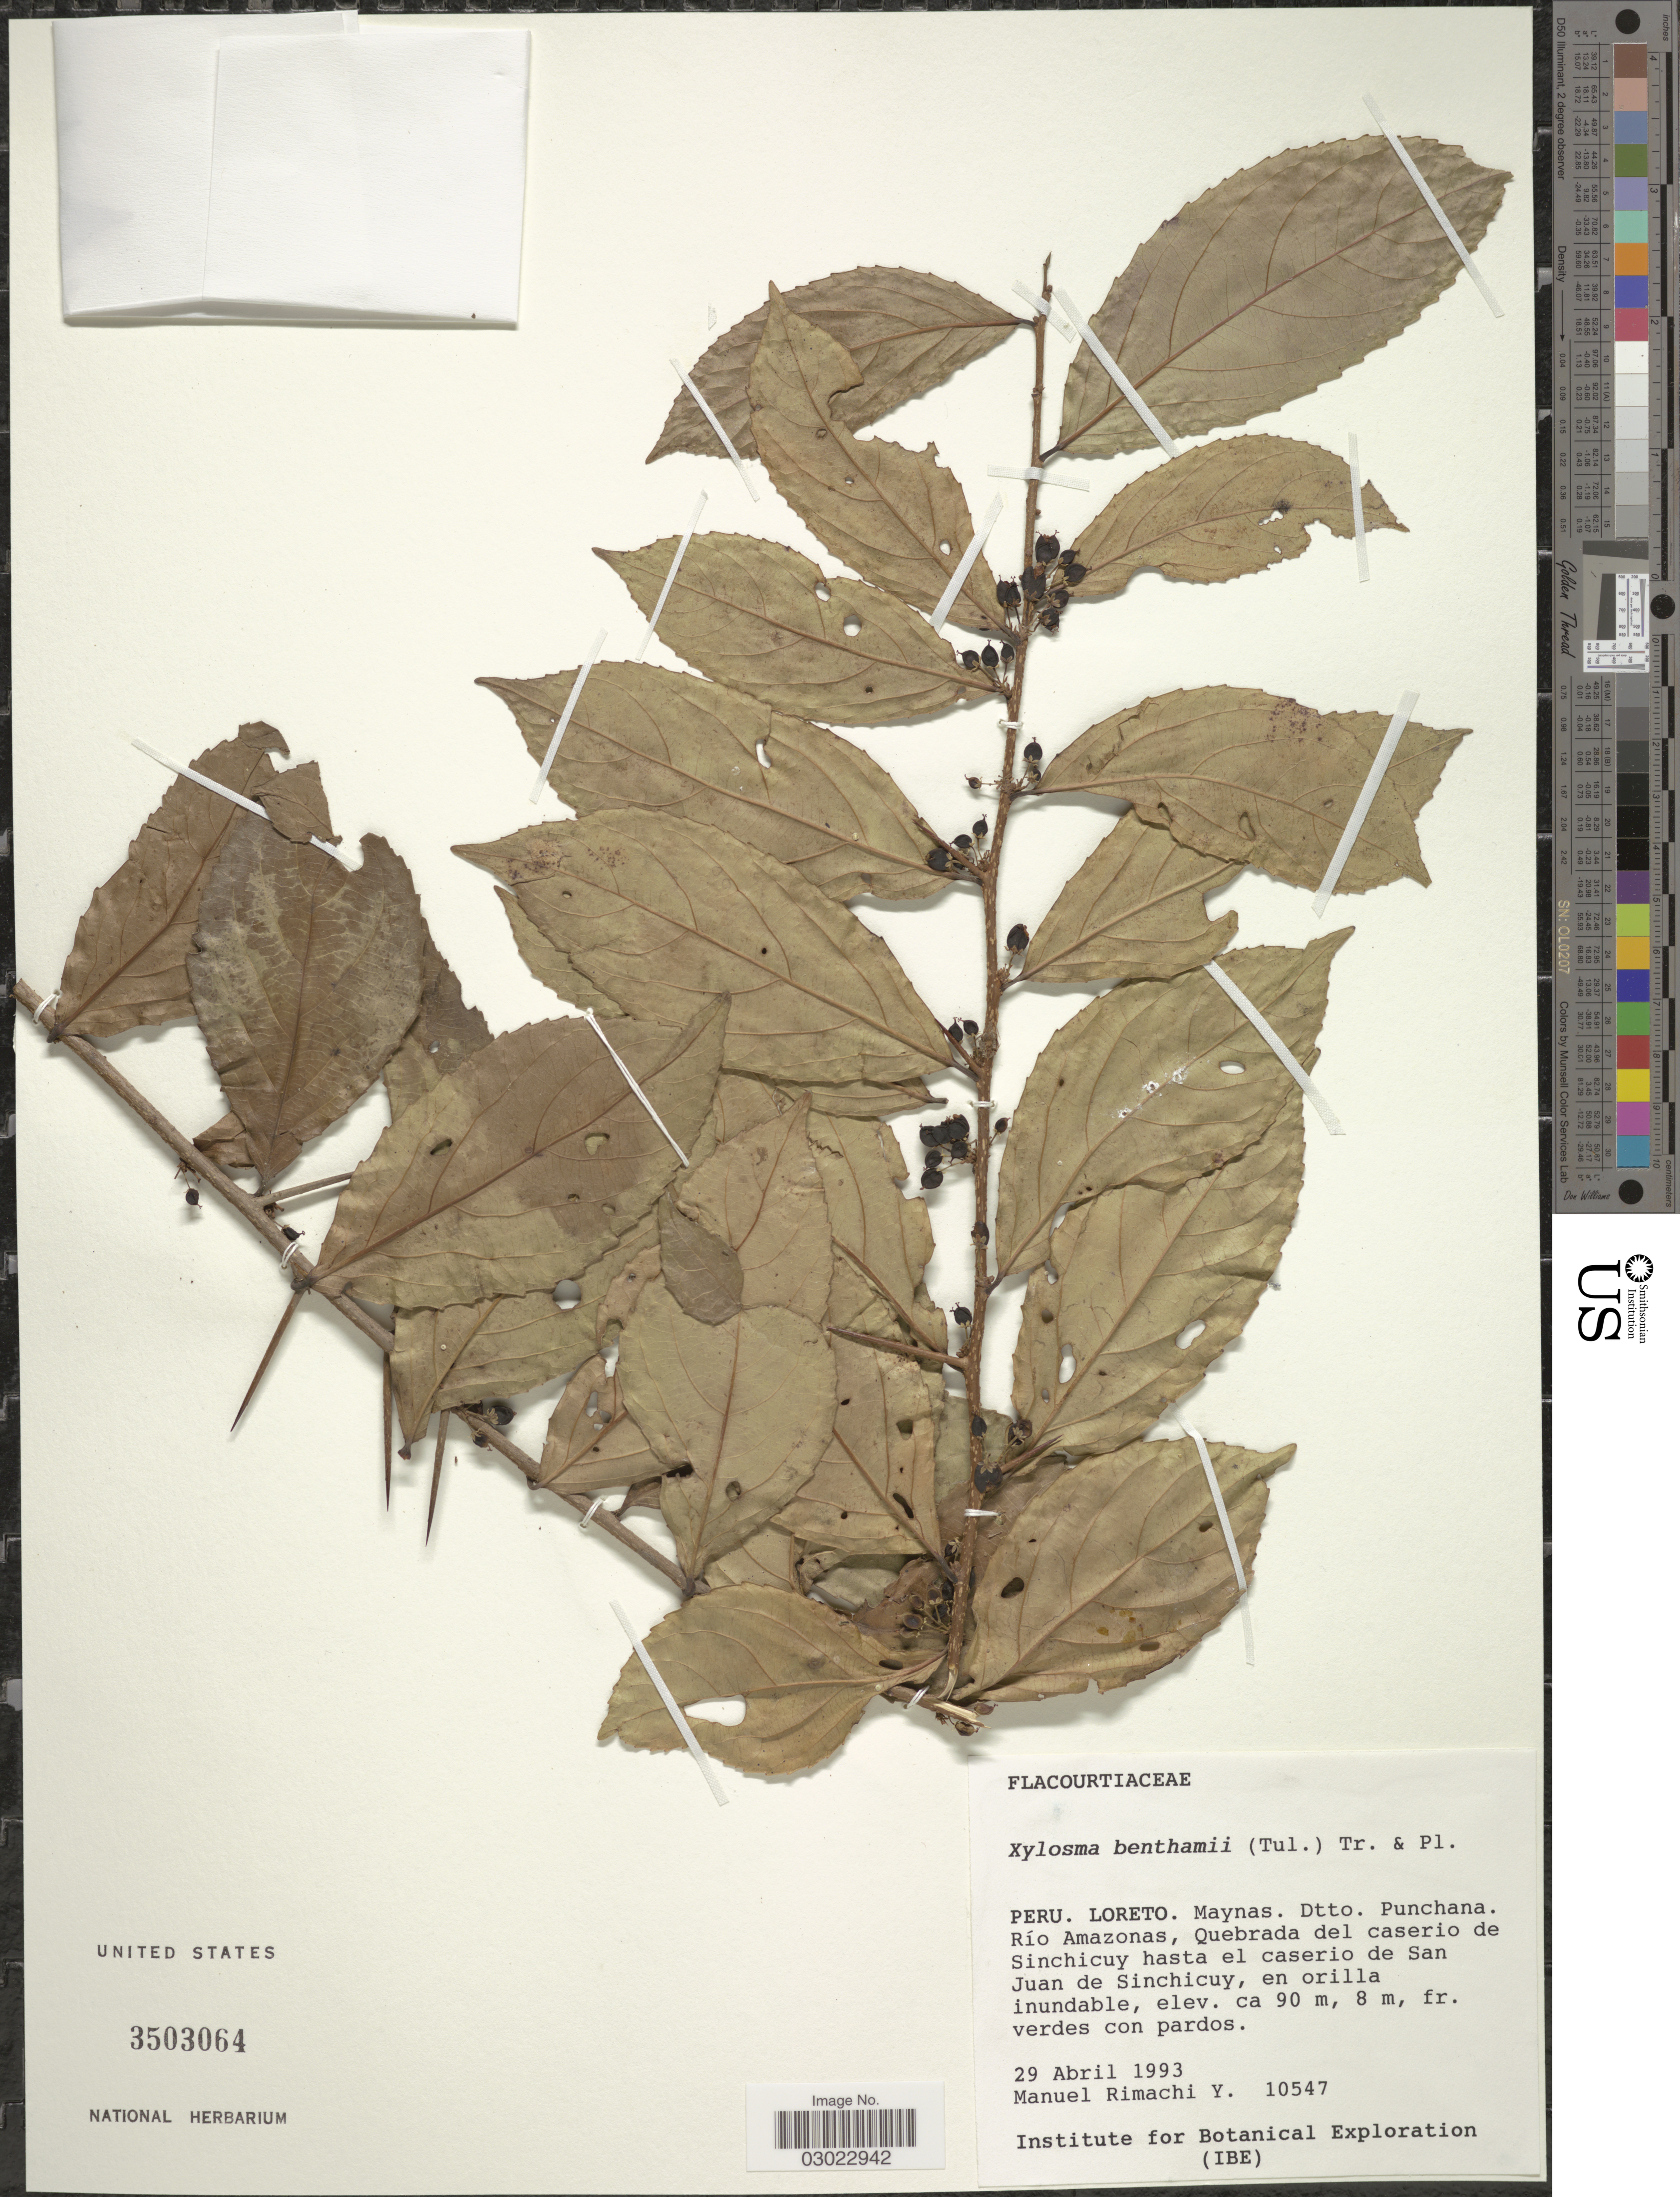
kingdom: Plantae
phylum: Tracheophyta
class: Magnoliopsida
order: Malpighiales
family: Salicaceae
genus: Xylosma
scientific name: Xylosma benthamii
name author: (Tul.) Triana & Planch.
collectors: M. Rimachi Y.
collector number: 10547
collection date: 1993-04-29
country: Peru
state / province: Loreto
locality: Maynas. Dtto. Punchana. Río Amazonas, Quebrada del caserio de Sinchicuy hasta el caserio de San Juan de Sinchicuy, en orilla inundable.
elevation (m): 90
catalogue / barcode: US 3503064